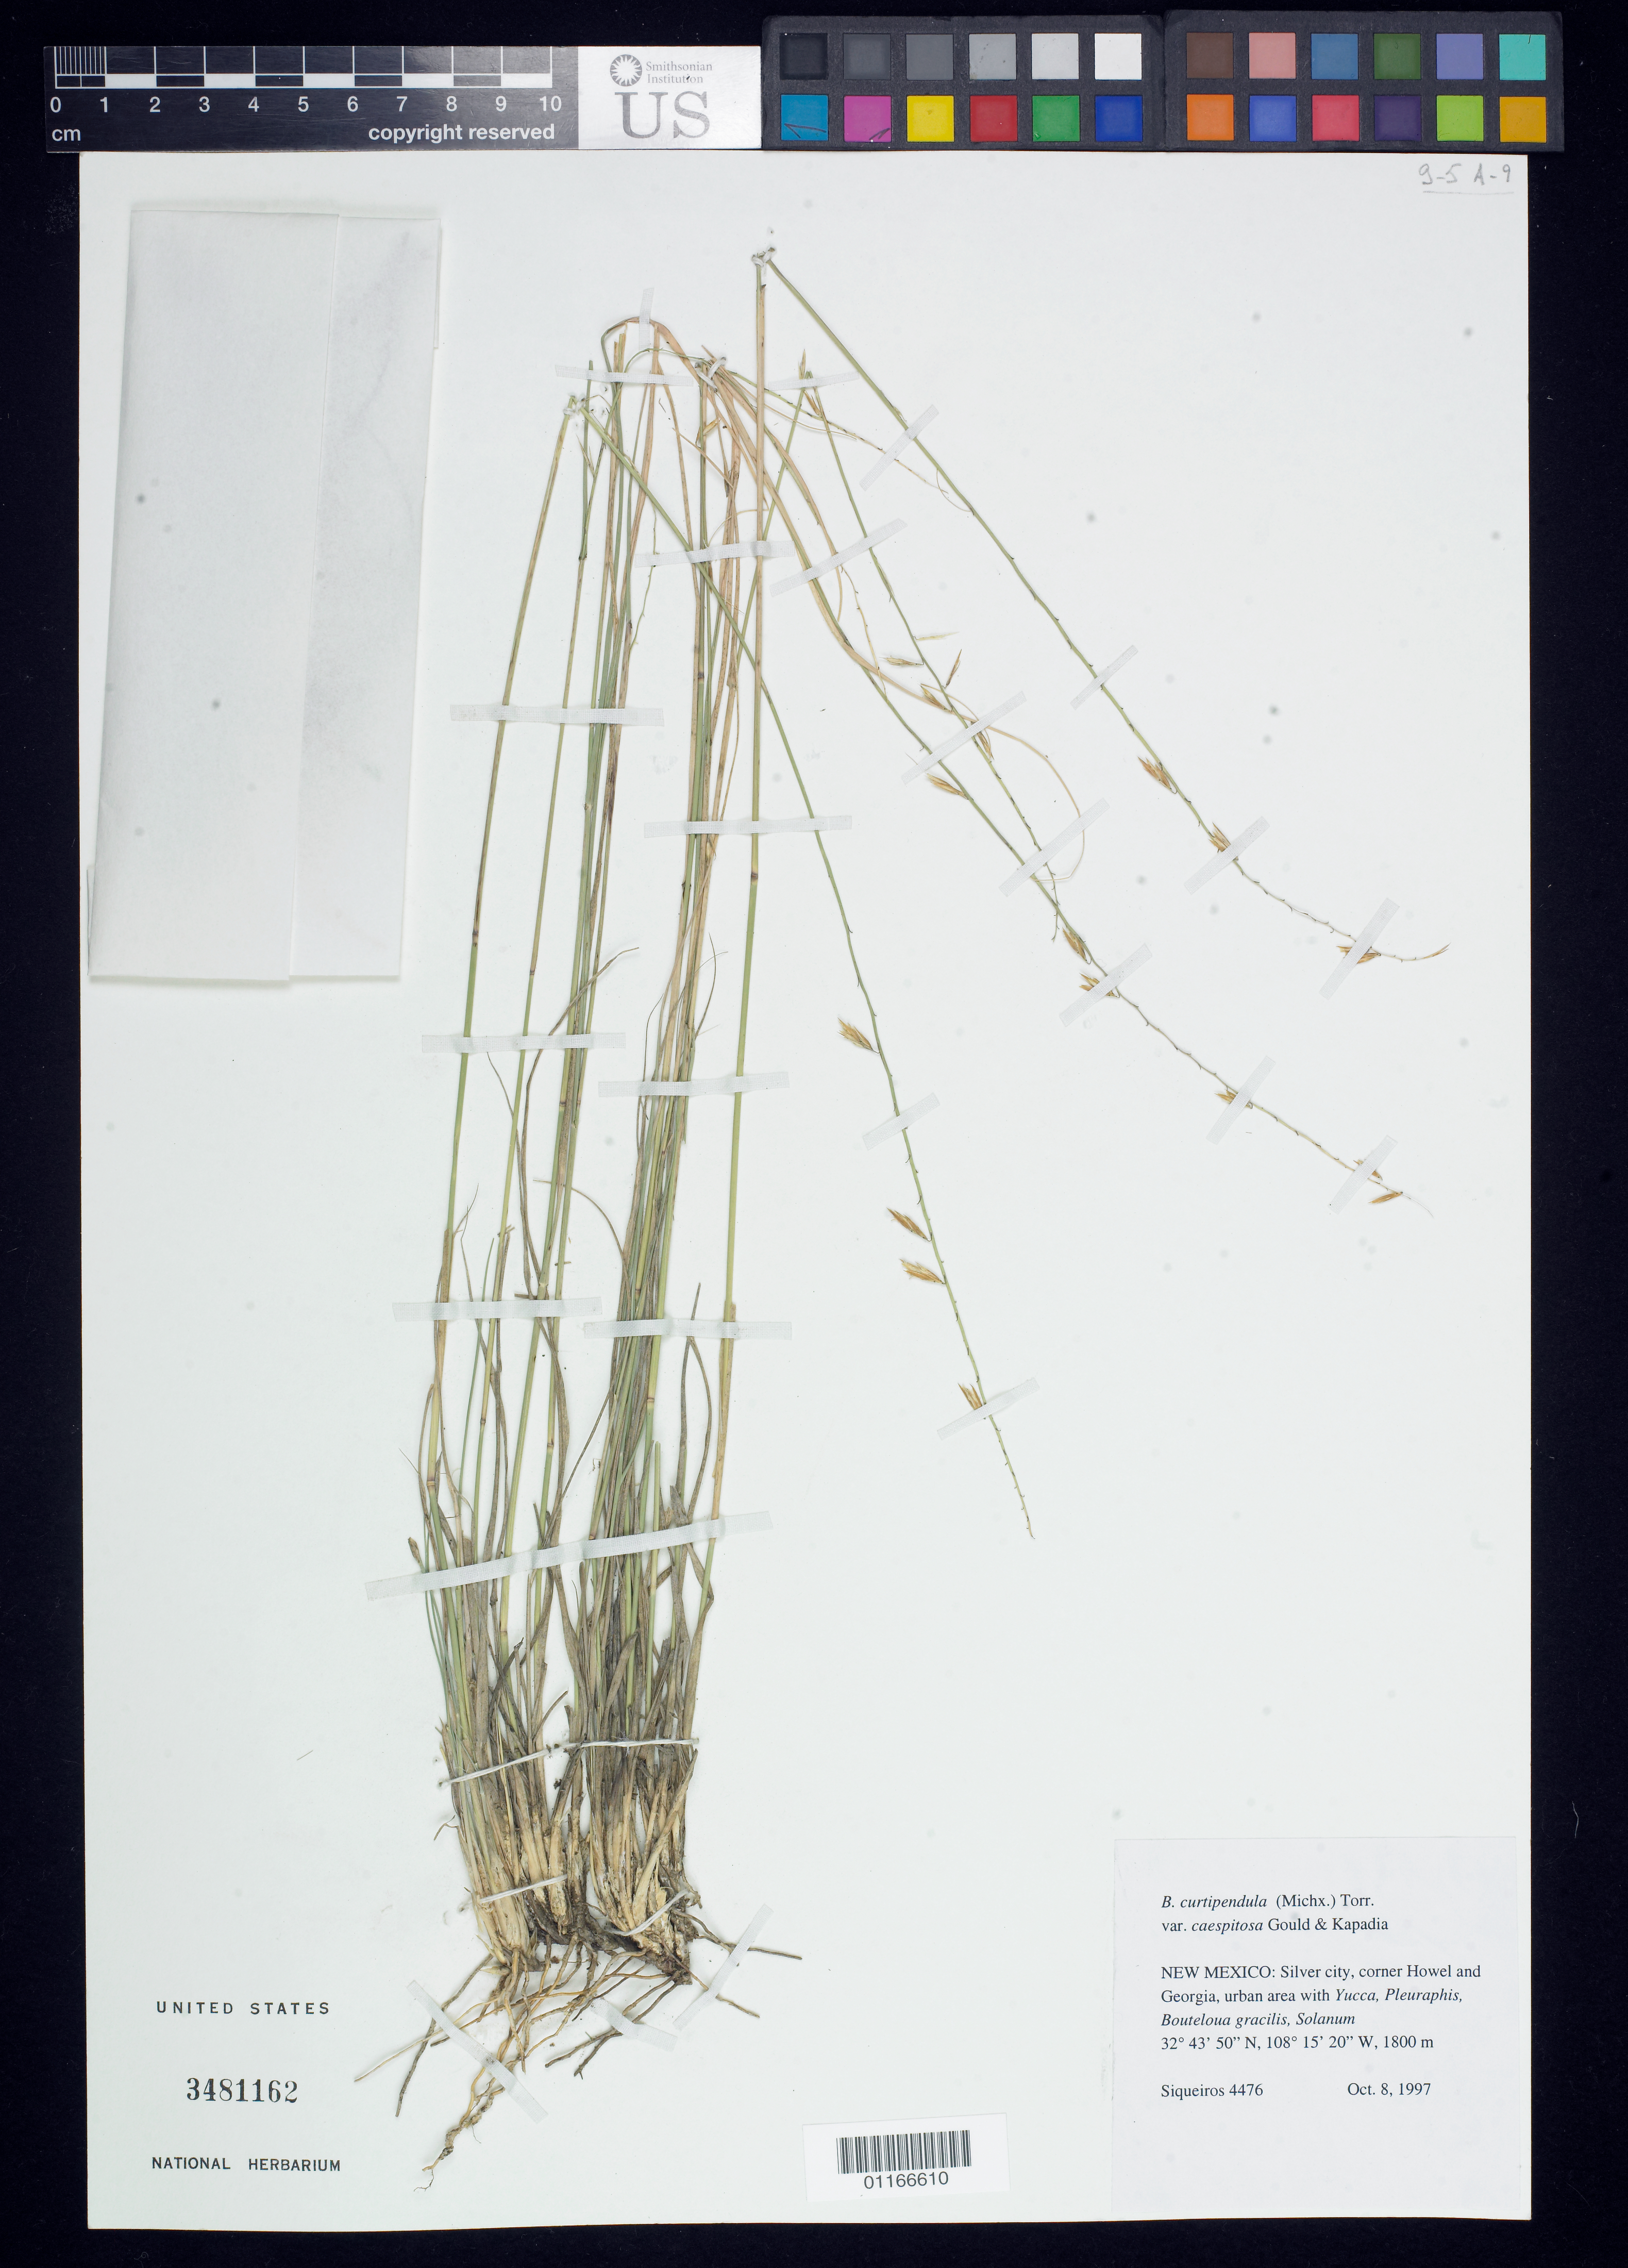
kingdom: Plantae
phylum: Tracheophyta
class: Liliopsida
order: Poales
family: Poaceae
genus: Bouteloua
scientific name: Bouteloua curtipendula var. caespitosa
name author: Gould & Kapadia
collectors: M. E. Siqueiros Delgado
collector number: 4476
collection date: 1997-10-08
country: United States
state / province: New Mexico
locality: Silver City, corner of Howel and Georgia, urban area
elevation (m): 1800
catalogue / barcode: US 3481162